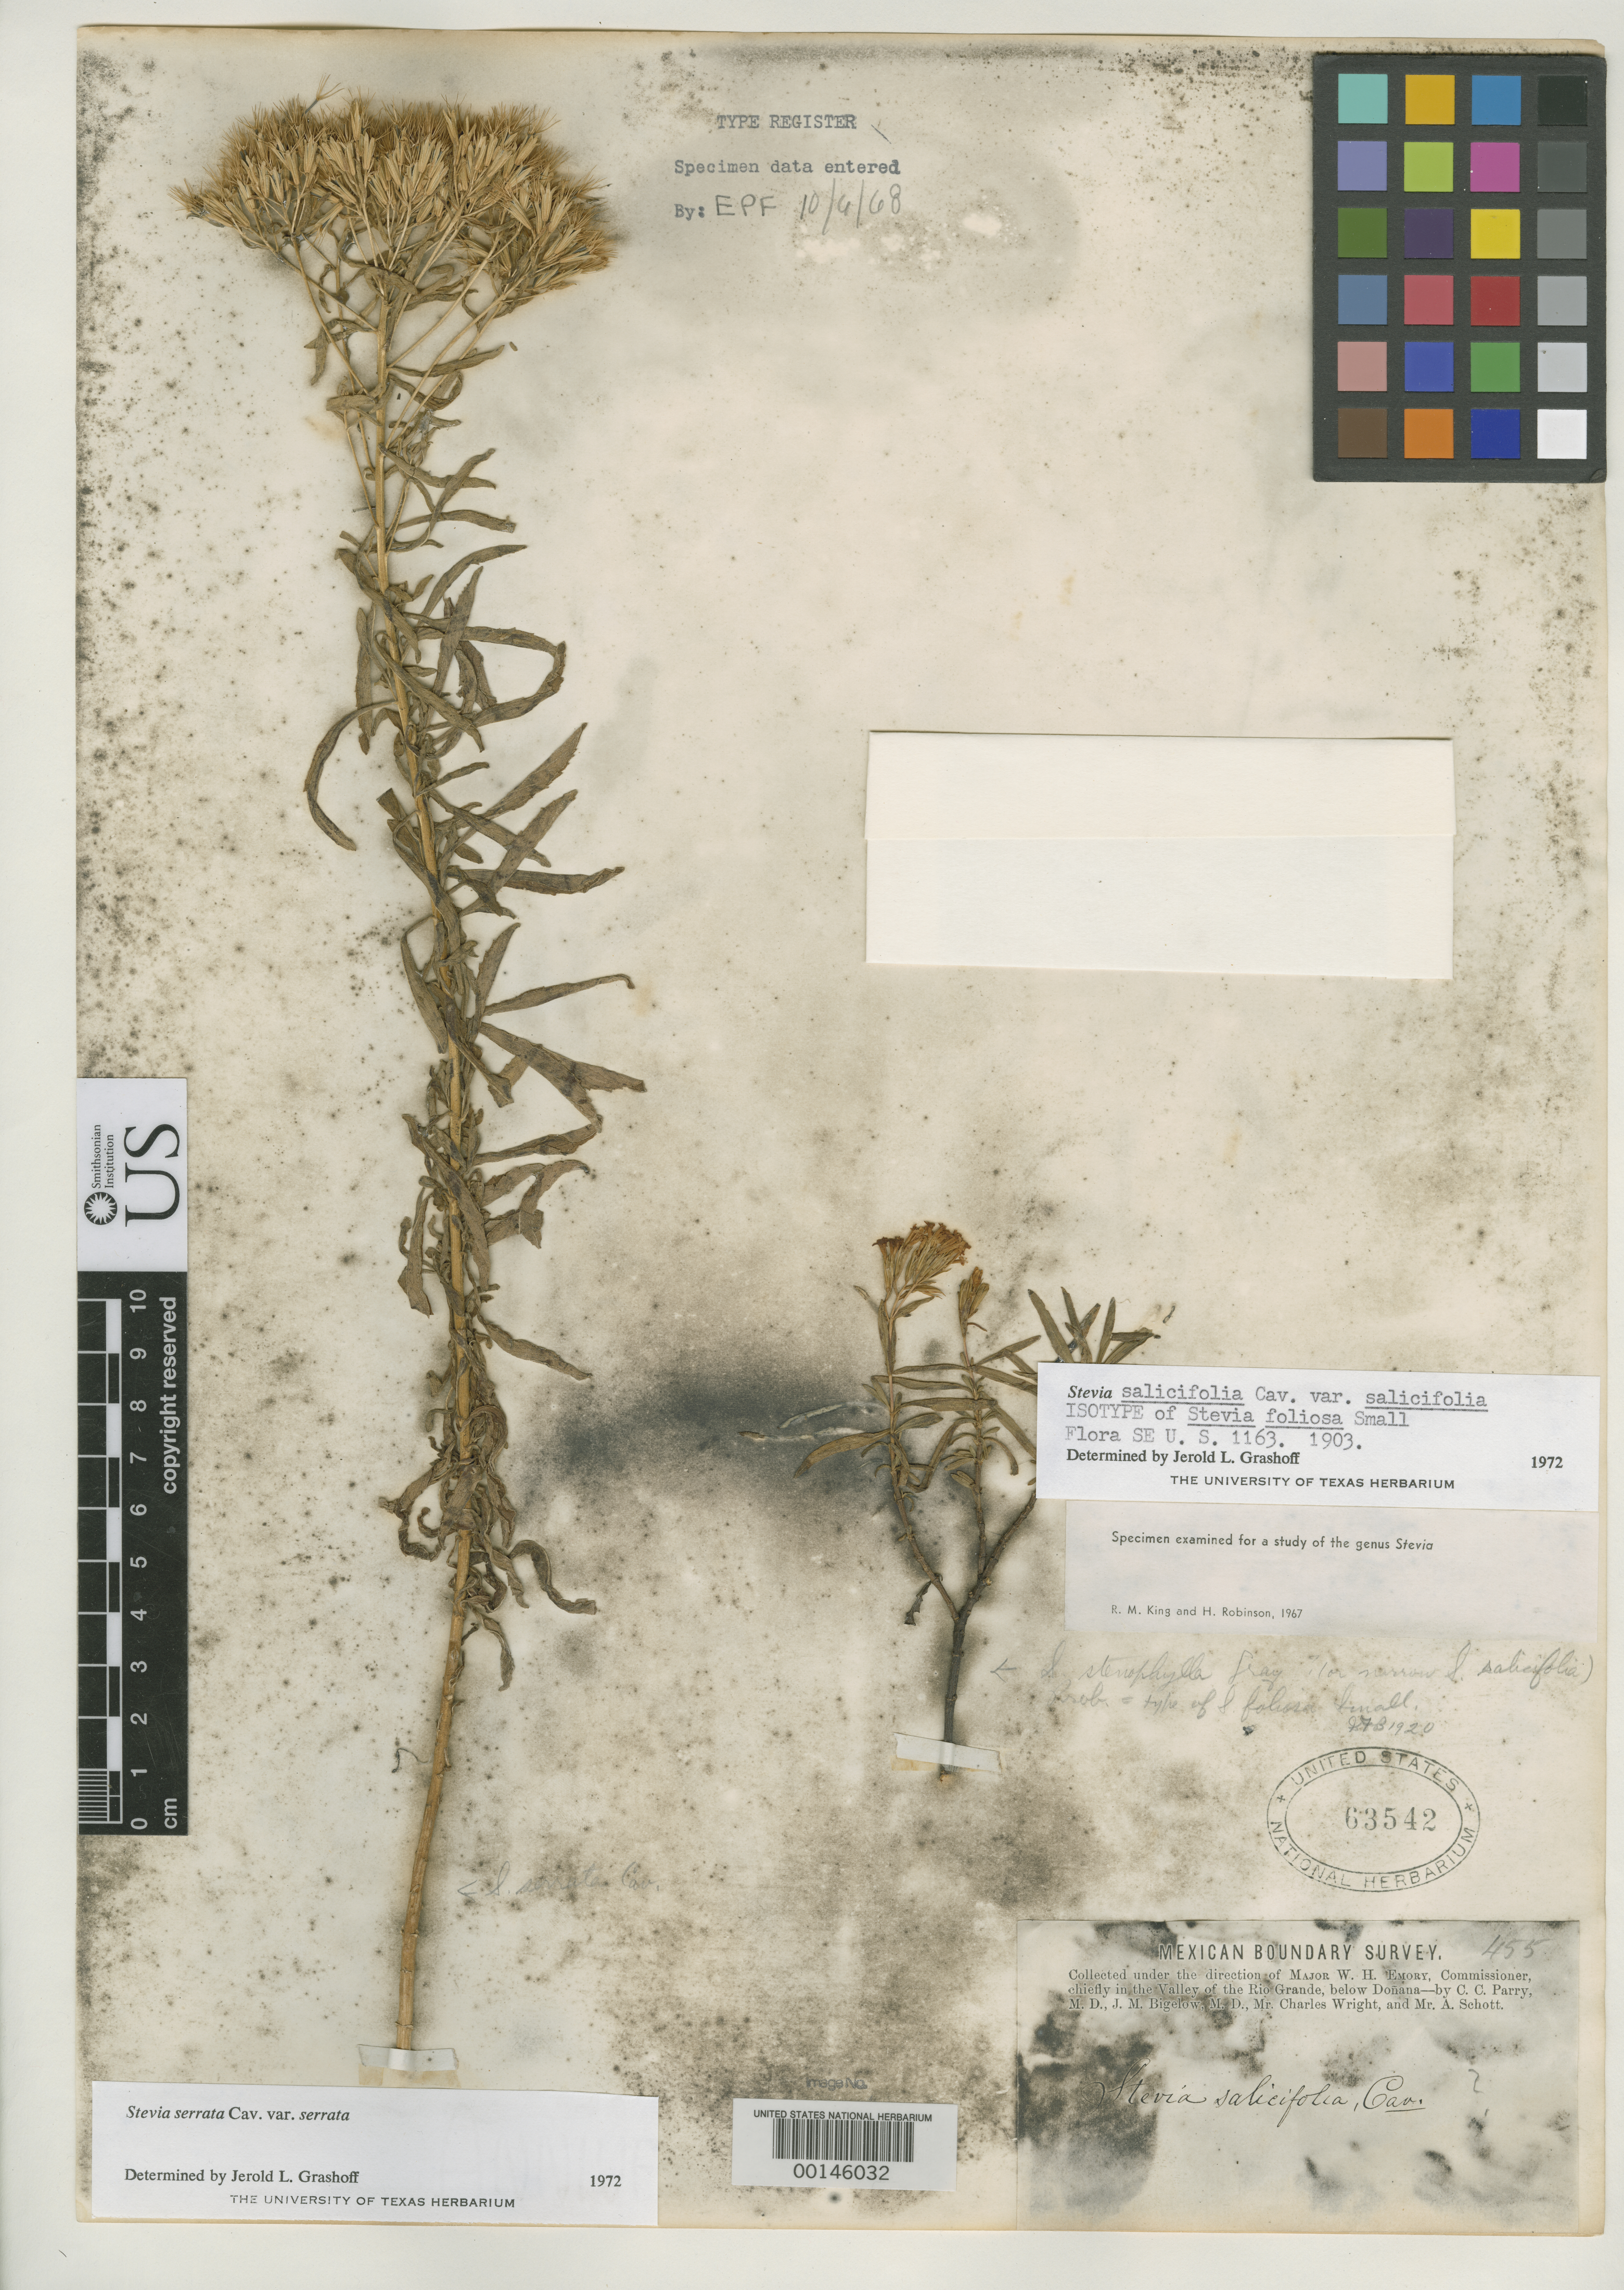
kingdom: Plantae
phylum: Tracheophyta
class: Magnoliopsida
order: Asterales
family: Asteraceae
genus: Stevia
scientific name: Stevia foliosa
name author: Small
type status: Isotype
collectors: Mexican Boundary Survey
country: United States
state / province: Texas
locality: Valley of Rio Grande, below Donana.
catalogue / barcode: US 63542